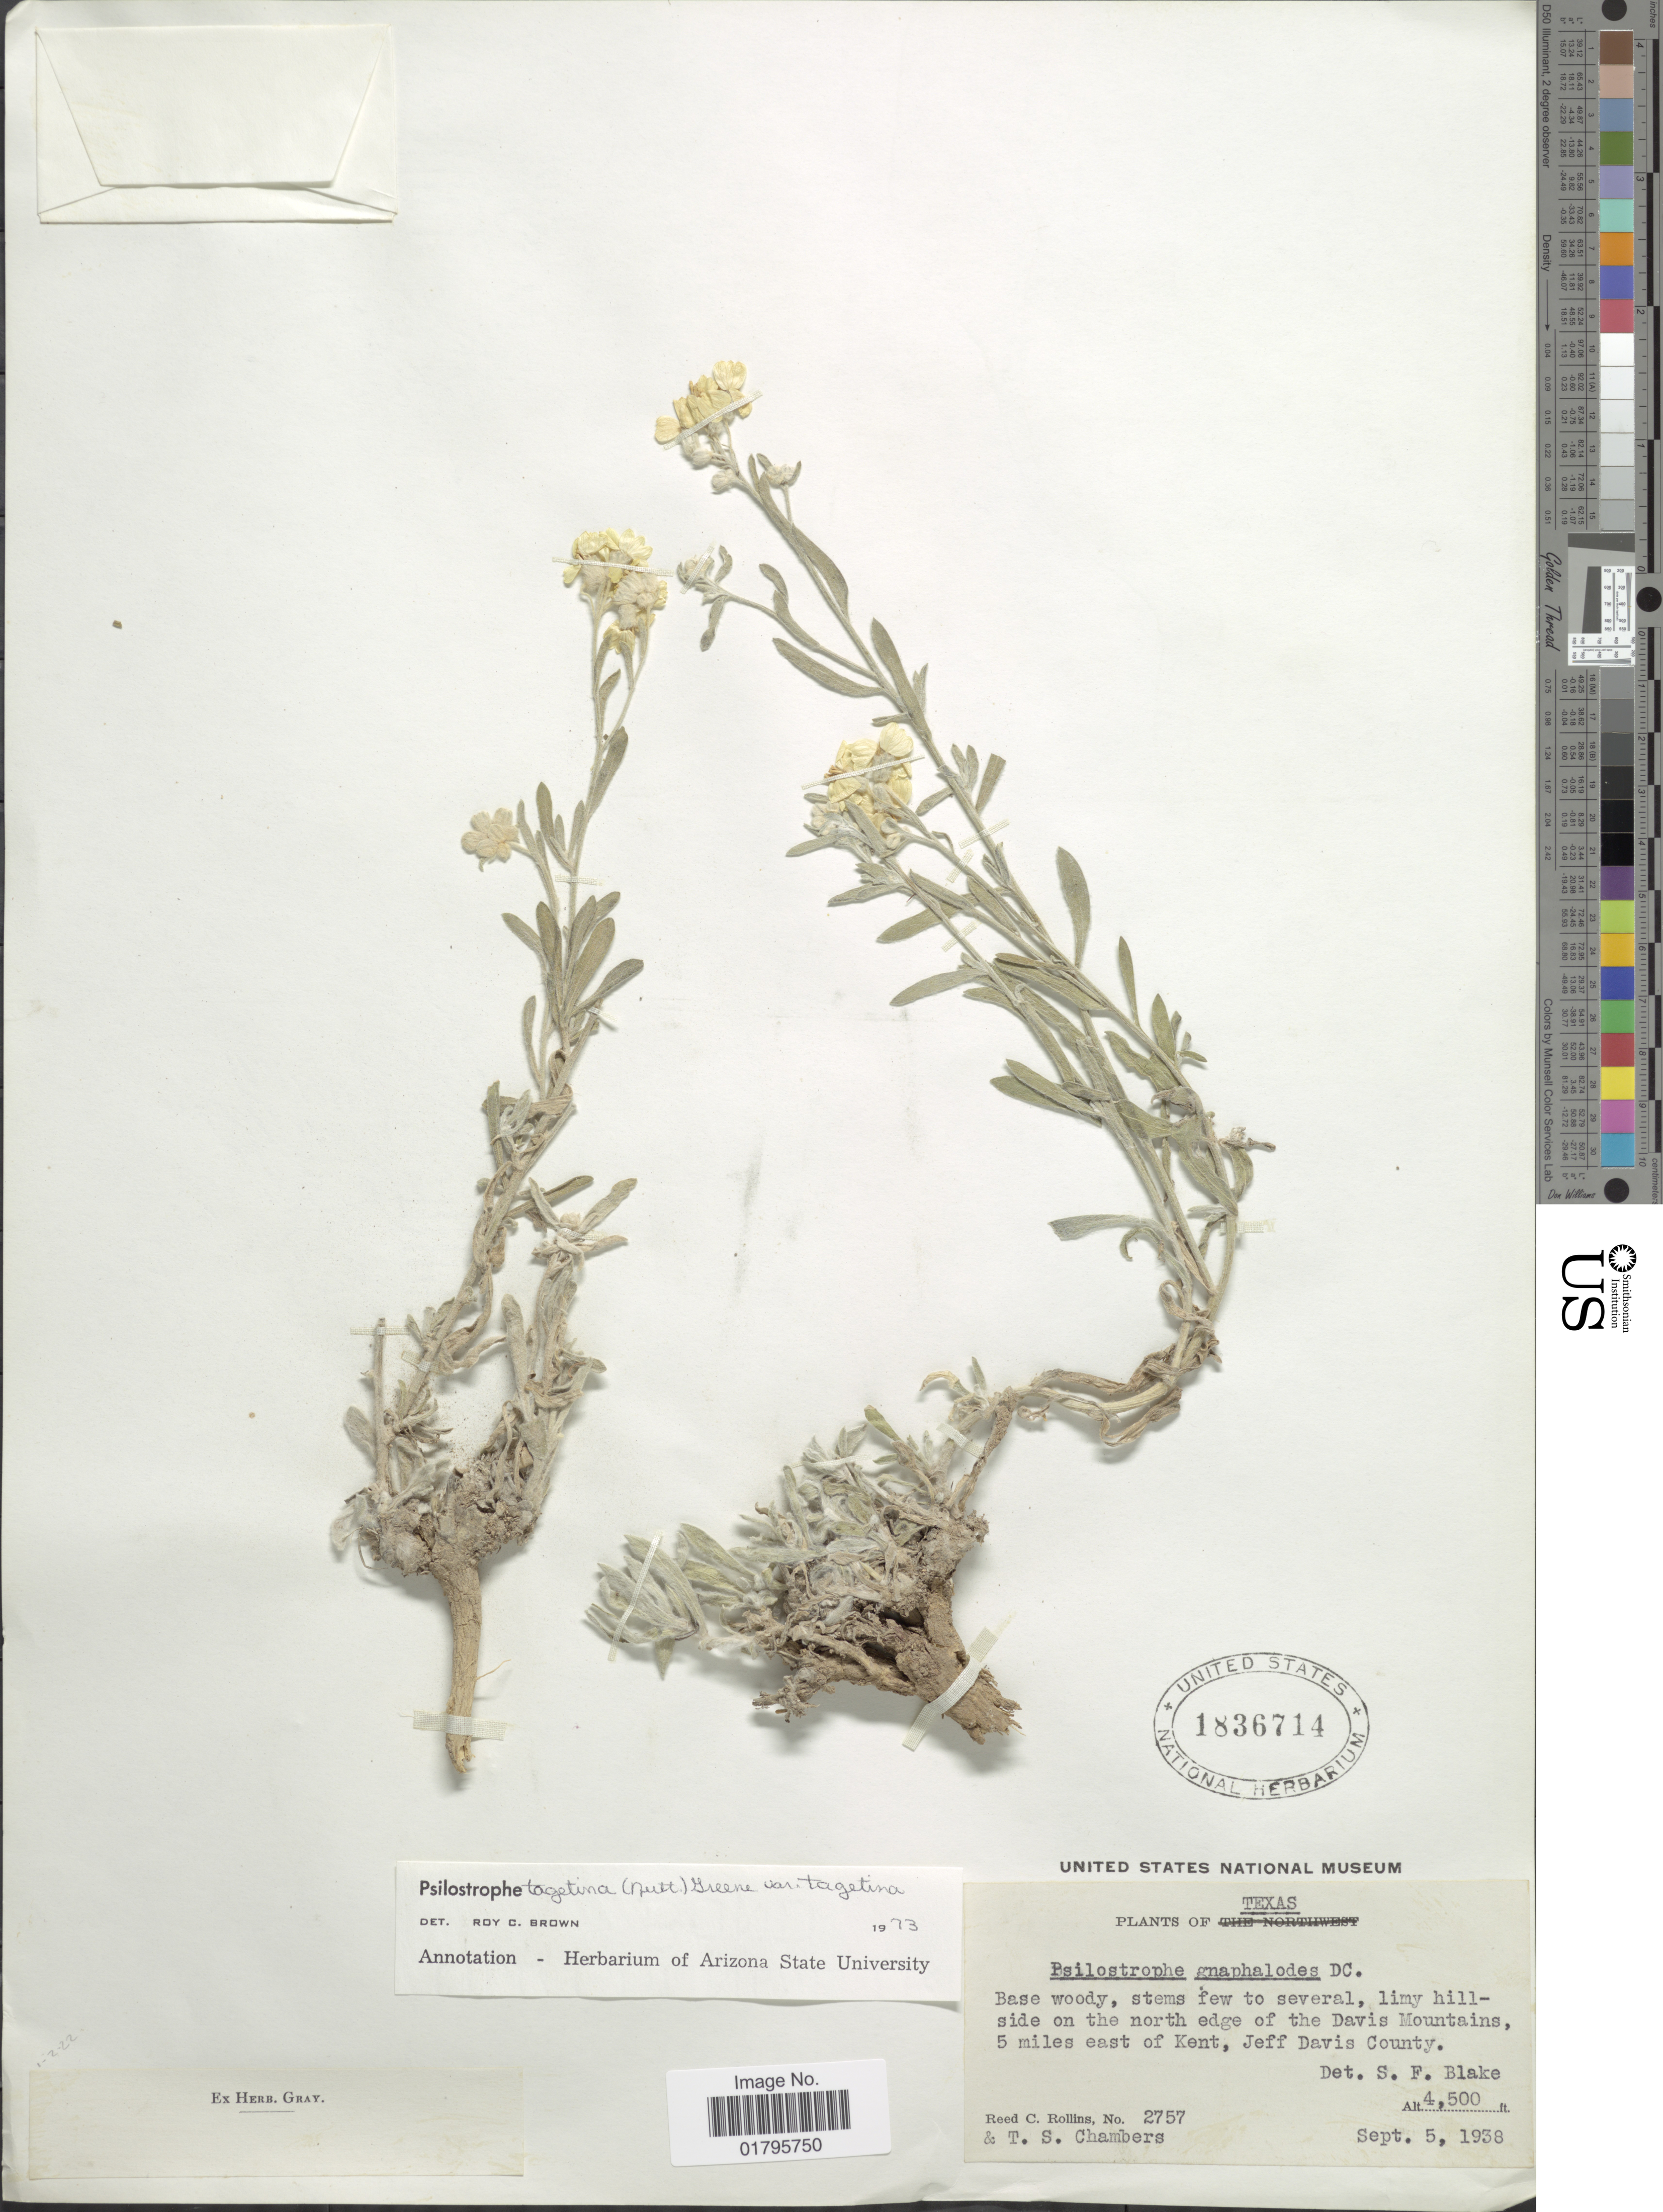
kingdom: Plantae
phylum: Tracheophyta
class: Magnoliopsida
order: Asterales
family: Asteraceae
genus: Psilostrophe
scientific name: Psilostrophe tagetina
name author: (Nutt.) Greene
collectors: R. C. Rollins & T. Chambers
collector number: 2757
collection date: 1938-09-05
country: United States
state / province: Texas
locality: On the north edge of the Davis Mountains, 5 miles east of Kent , Jeff Davis County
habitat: limy hillside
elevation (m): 1372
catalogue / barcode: US 1836714